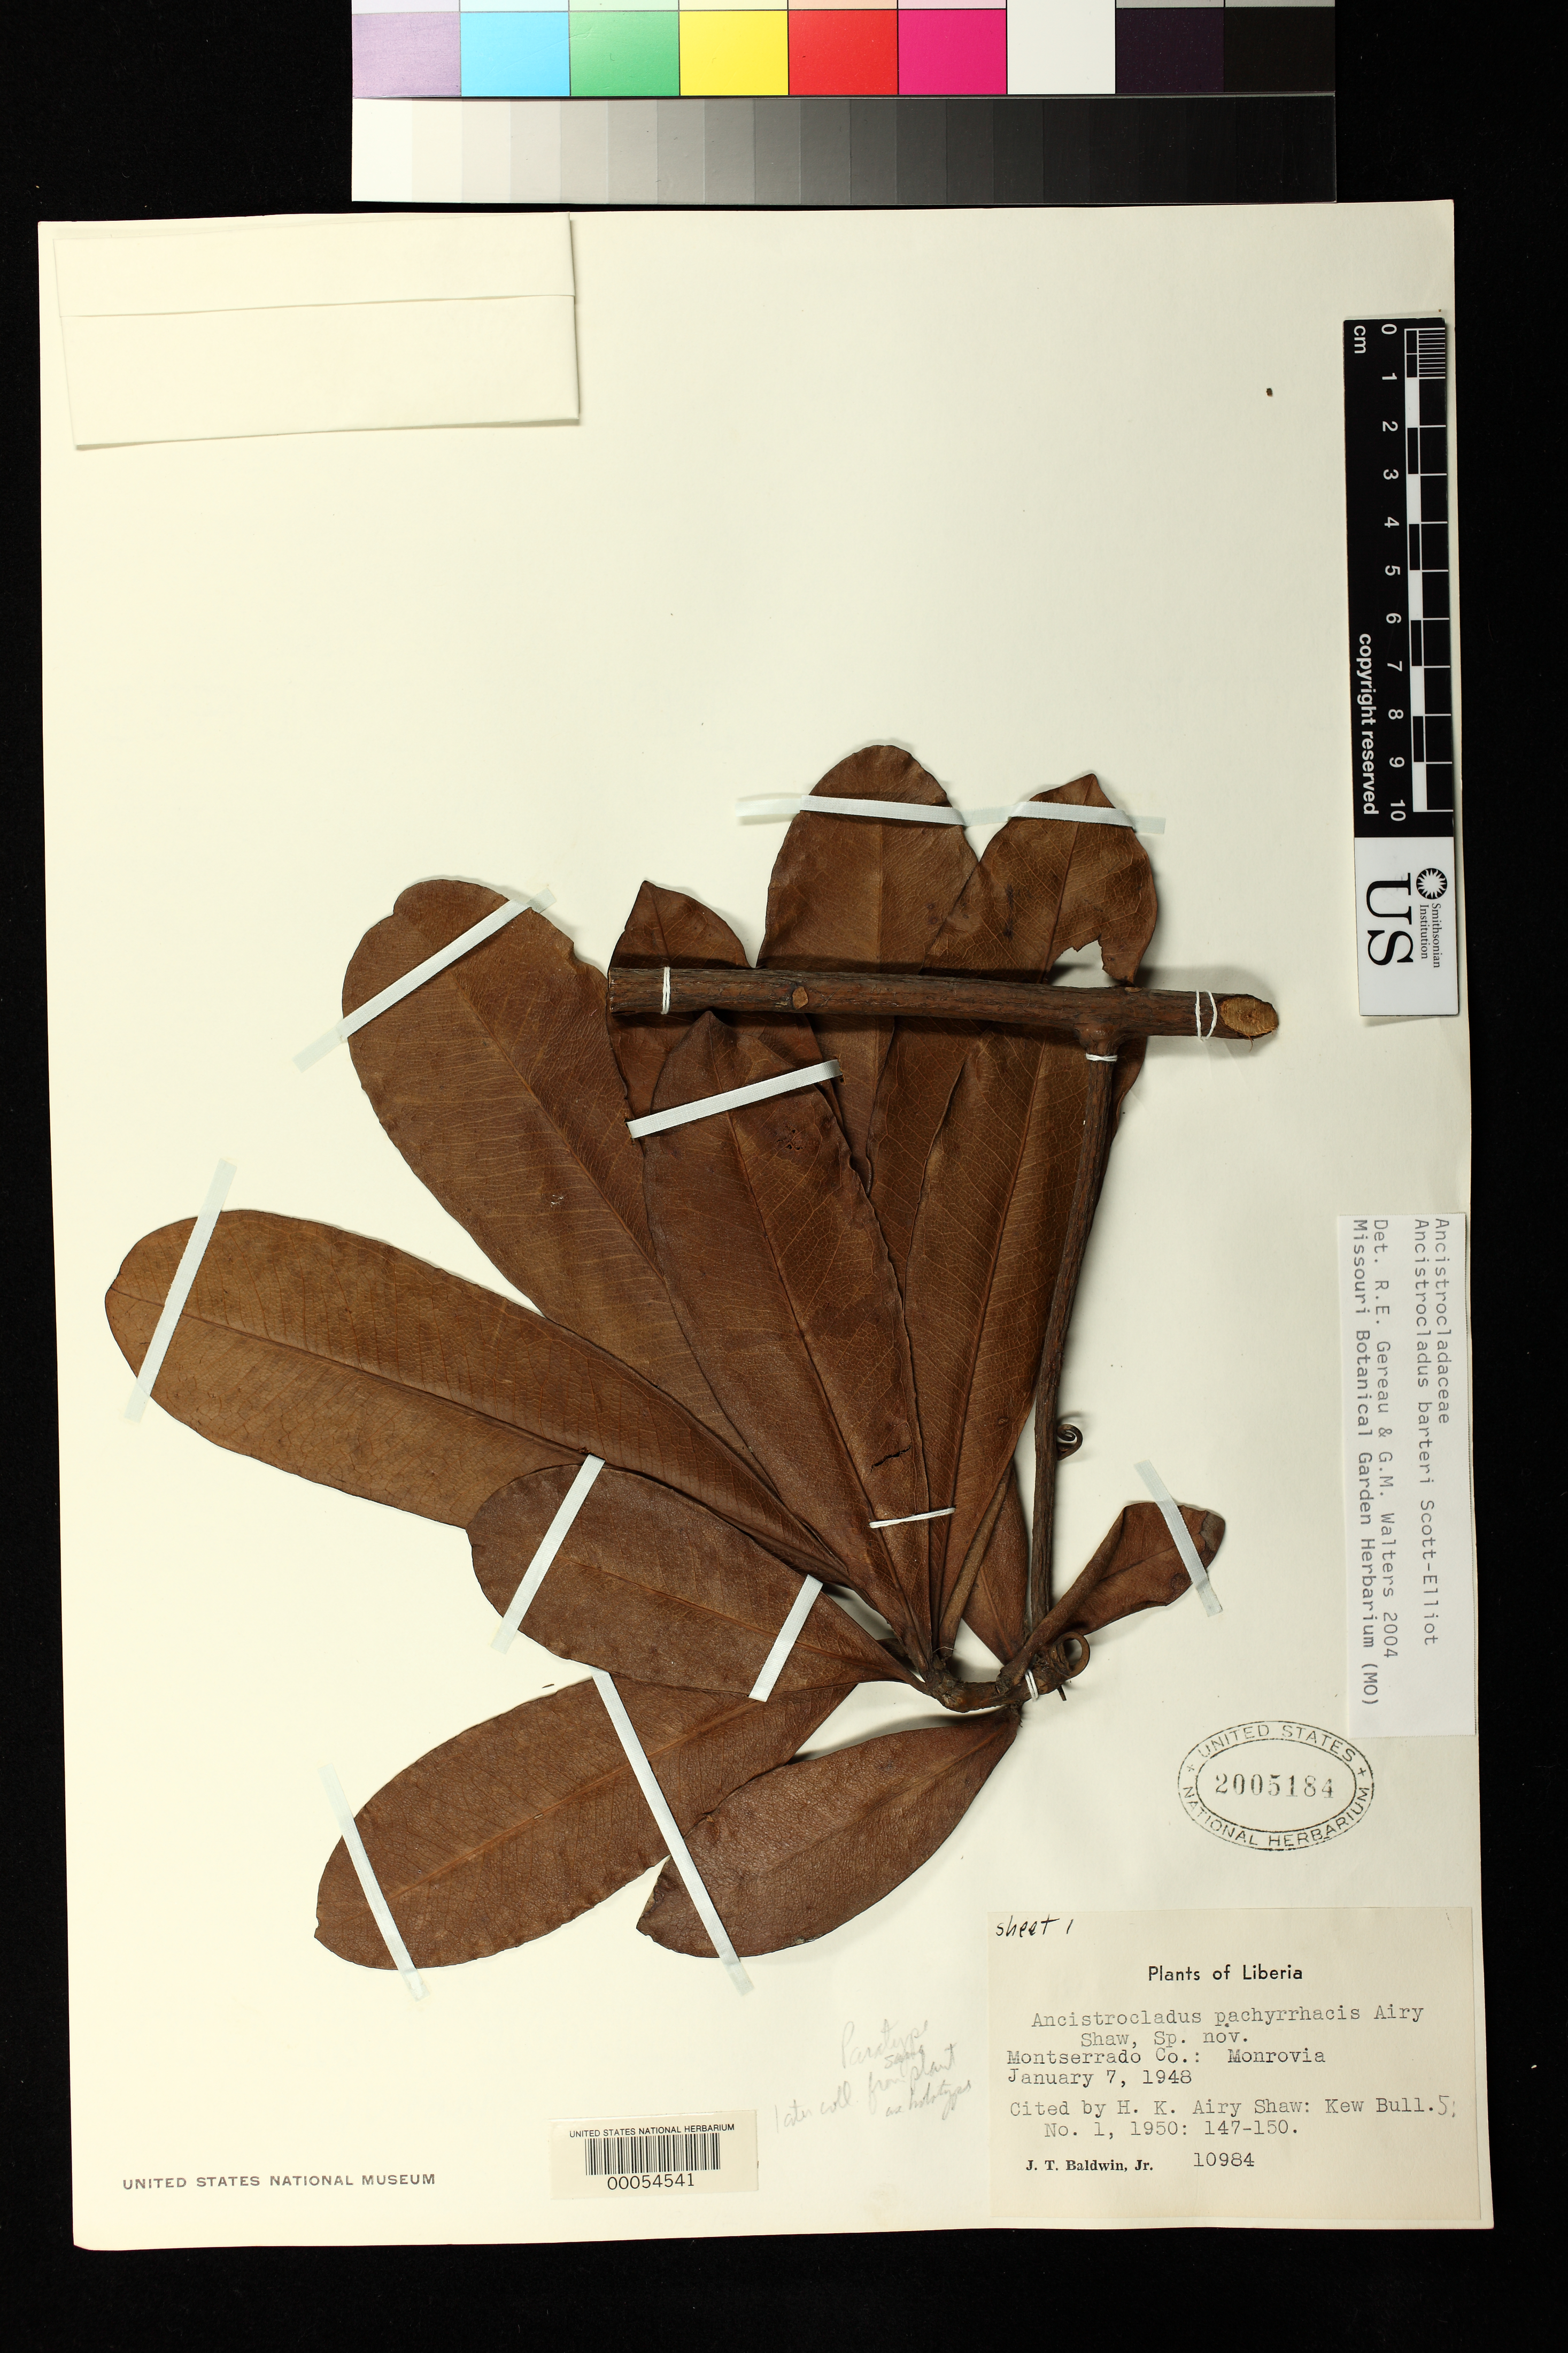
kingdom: Plantae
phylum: Tracheophyta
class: Magnoliopsida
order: Caryophyllales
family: Ancistrocladaceae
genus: Ancistrocladus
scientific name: Ancistrocladus pachyrrhacis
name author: Airy Shaw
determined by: Gereau, R. E.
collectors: J. T. Baldwin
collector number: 10984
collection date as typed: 07 Jan 1948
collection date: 1948-01-07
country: Liberia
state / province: Montserrado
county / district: Monrovia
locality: Monrovia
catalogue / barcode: US 2005184